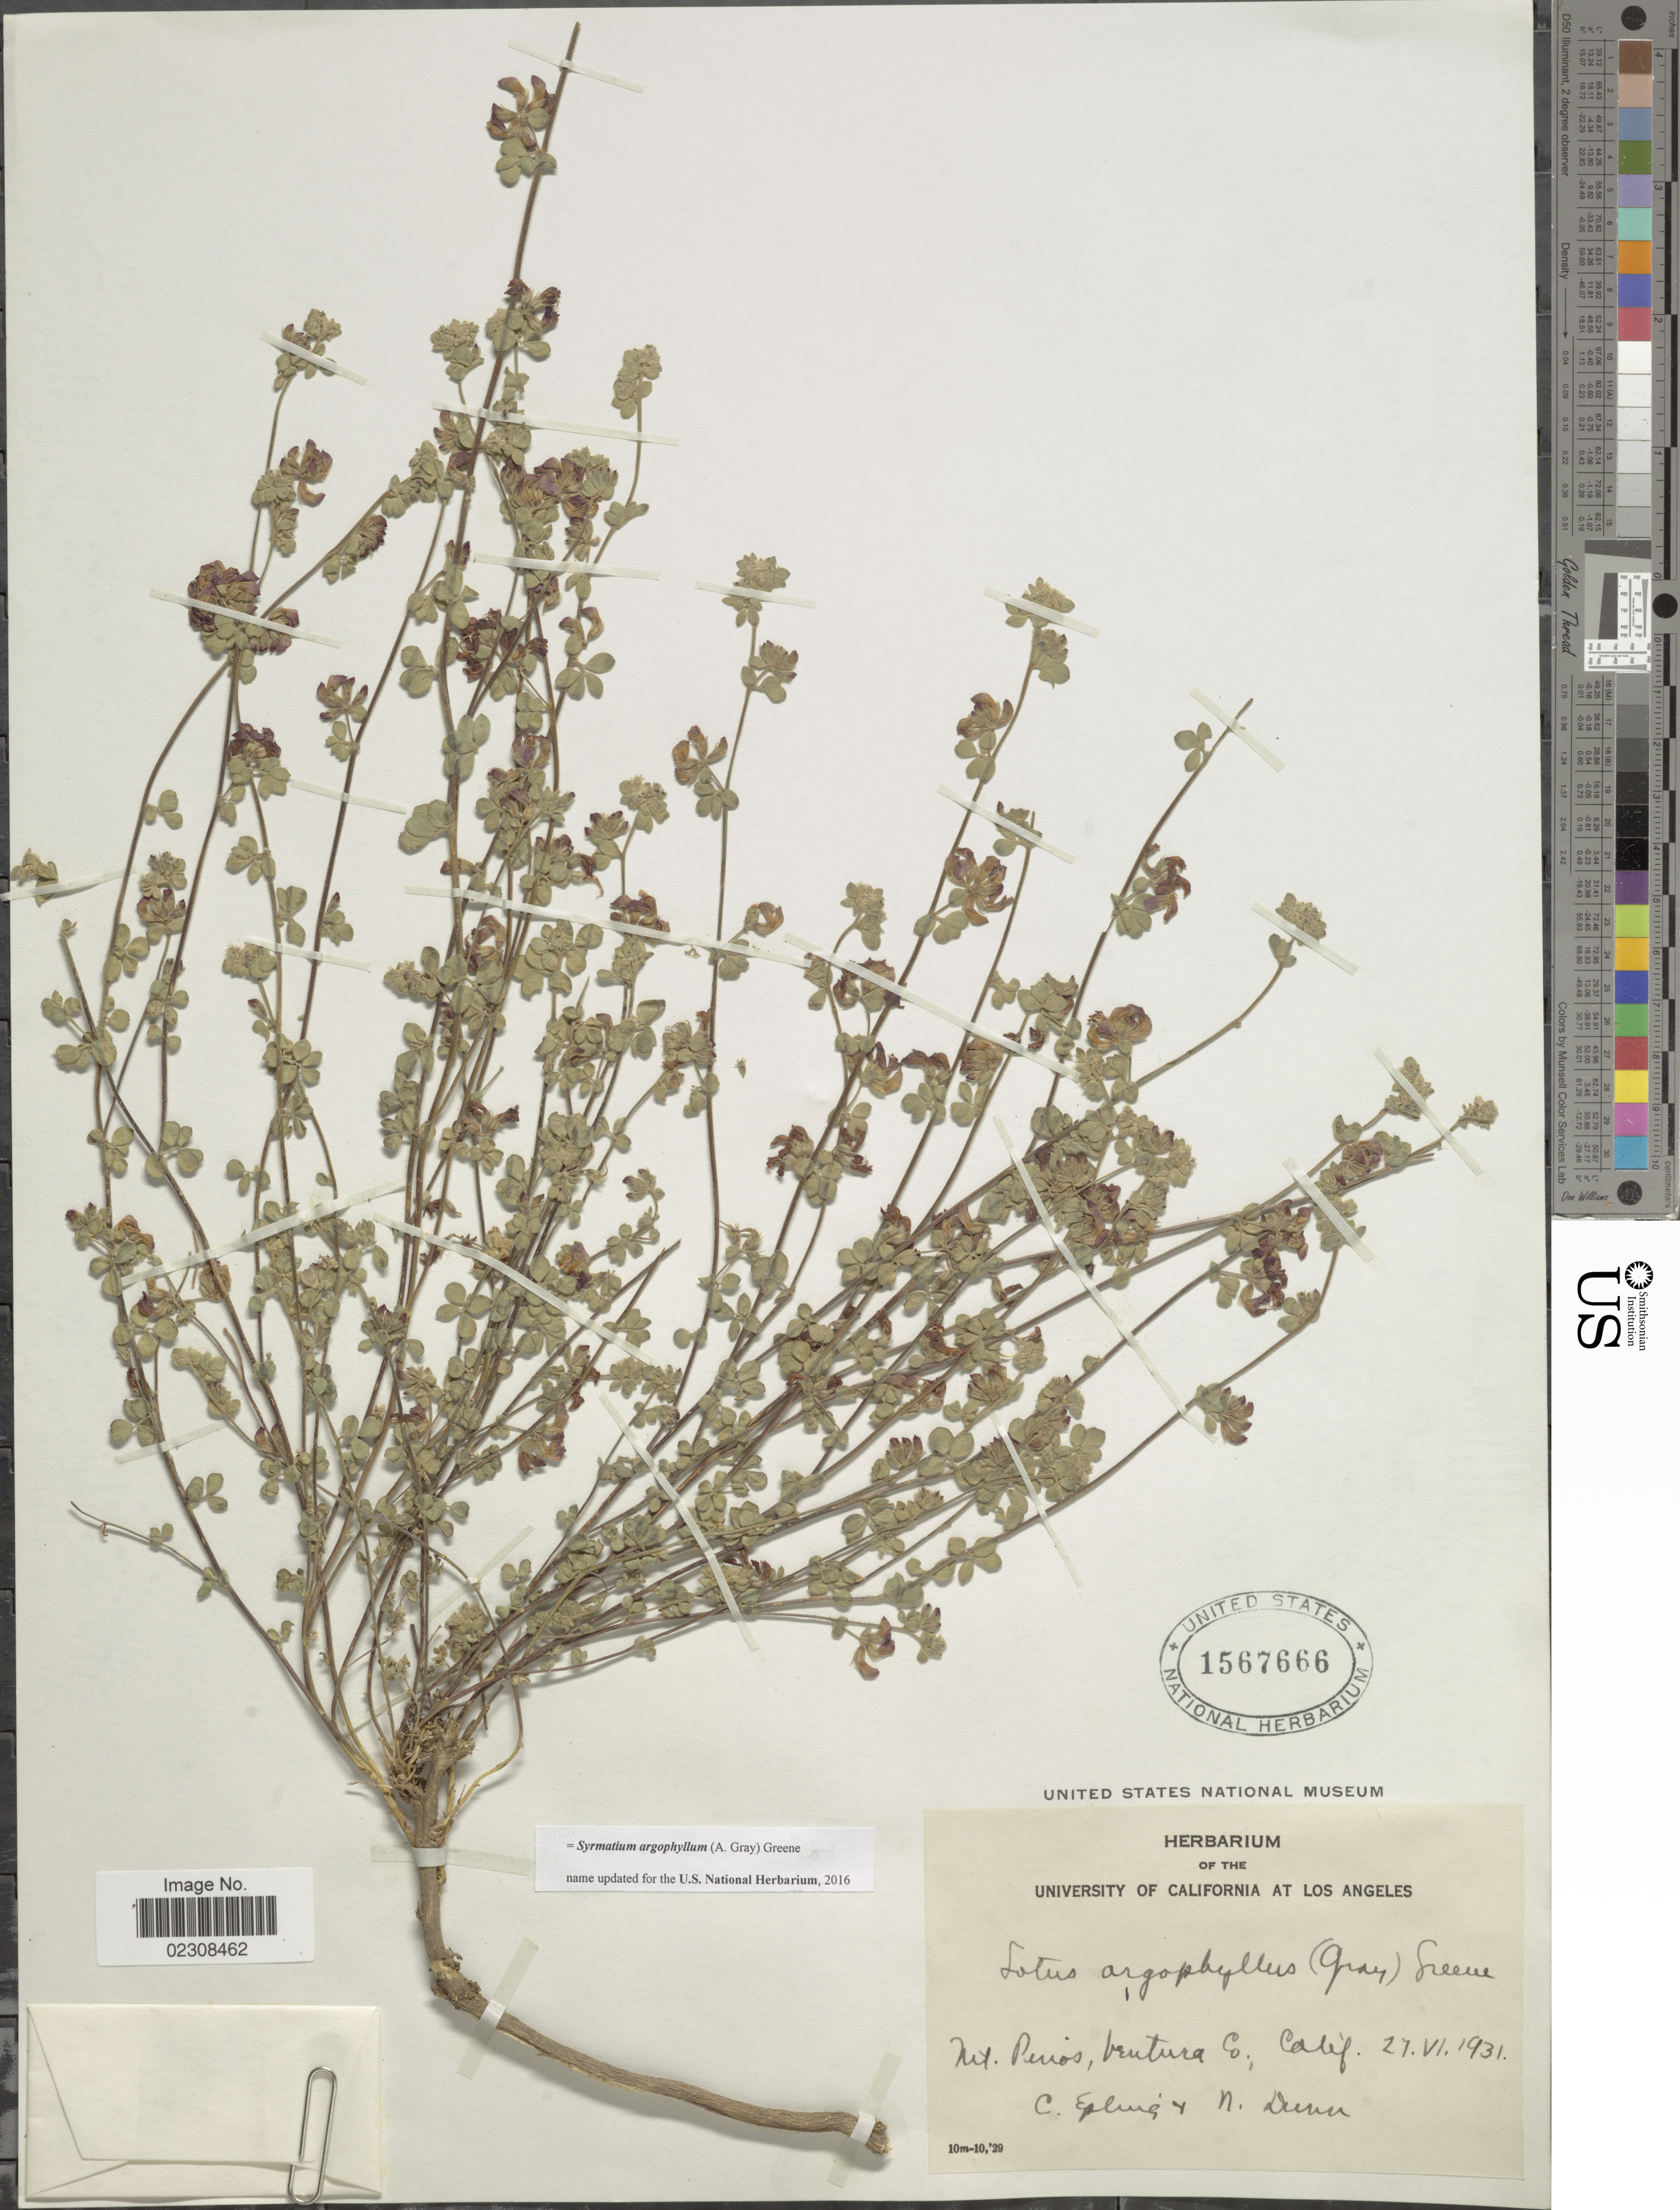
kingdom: Plantae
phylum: Tracheophyta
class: Magnoliopsida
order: Fabales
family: Fabaceae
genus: Syrmatium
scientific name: Syrmatium argophyllum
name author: (A. Gray) Greene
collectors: C. C. Epling & N. Dunn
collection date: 1931-06-27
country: United States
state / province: California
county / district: Ventura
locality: Mt Penos, Ventura Co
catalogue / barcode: US 1567666